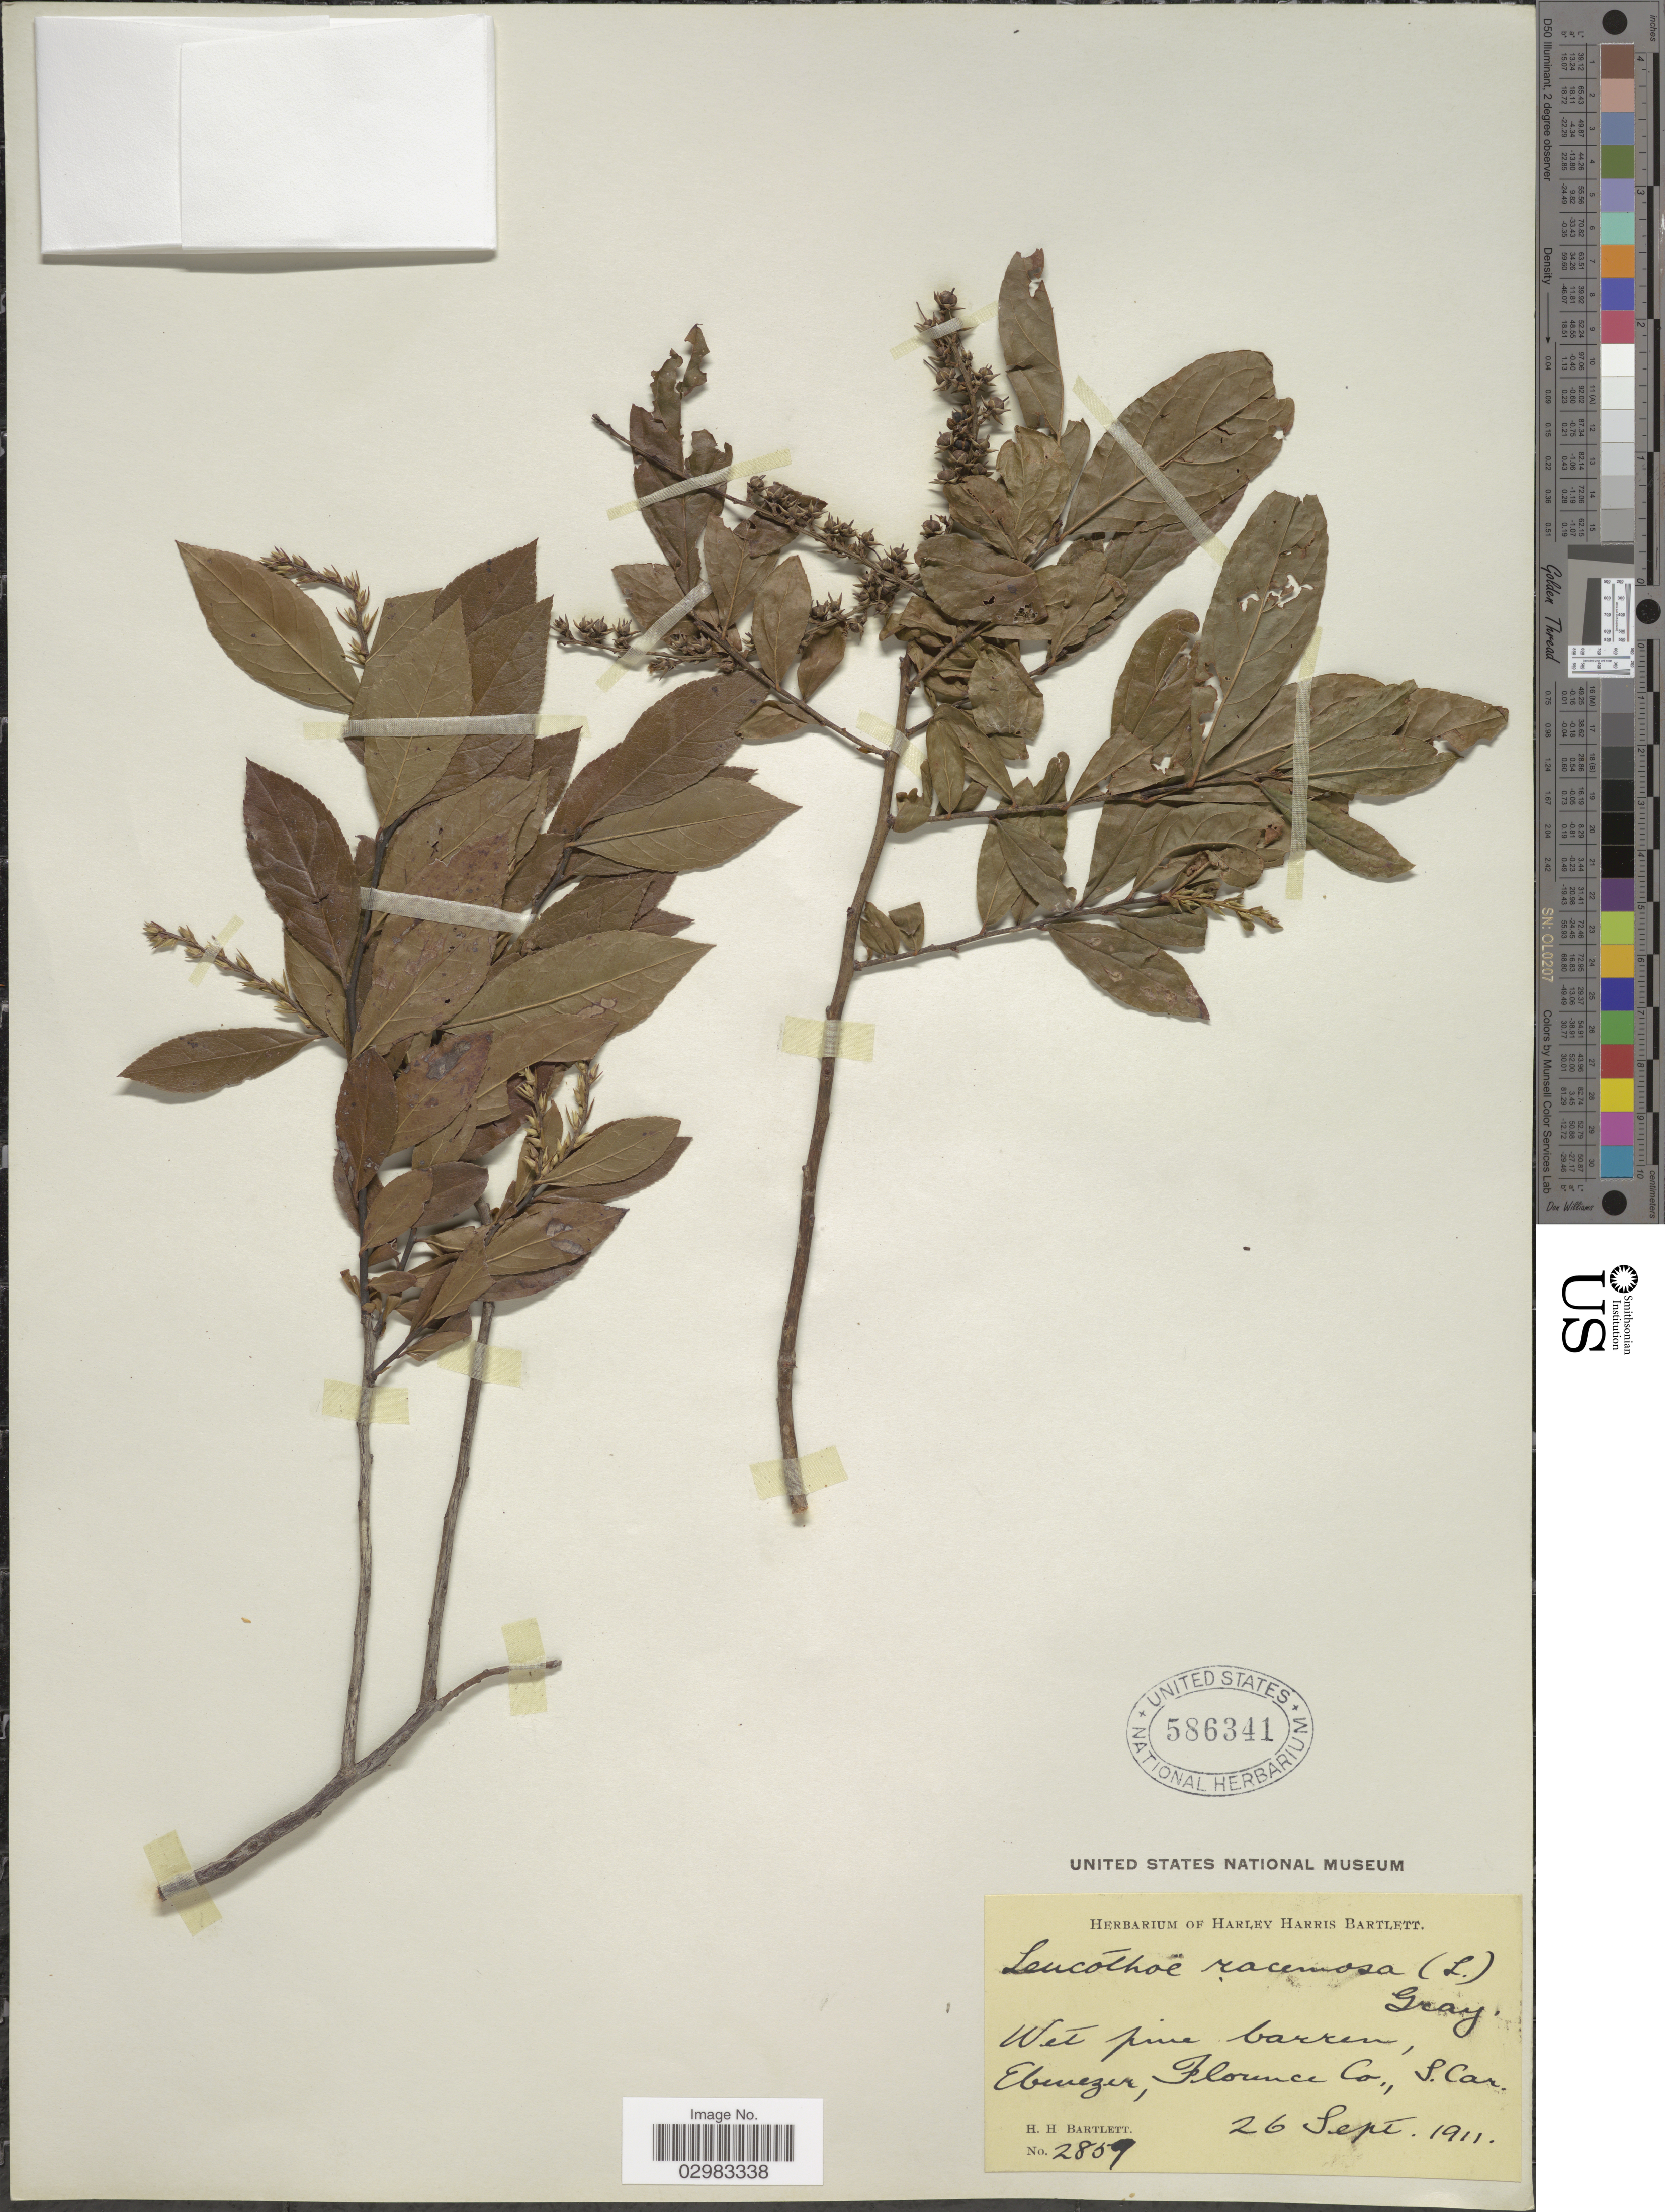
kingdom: Plantae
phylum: Tracheophyta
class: Magnoliopsida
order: Ericales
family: Ericaceae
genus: Leucothoe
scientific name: Leucothoë racemosa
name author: (L.) A. Gray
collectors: H. H. Bartlett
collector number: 2859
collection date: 1911-09-26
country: United States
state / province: South Carolina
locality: Ebenezer, Florence Co.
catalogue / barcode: US 586341